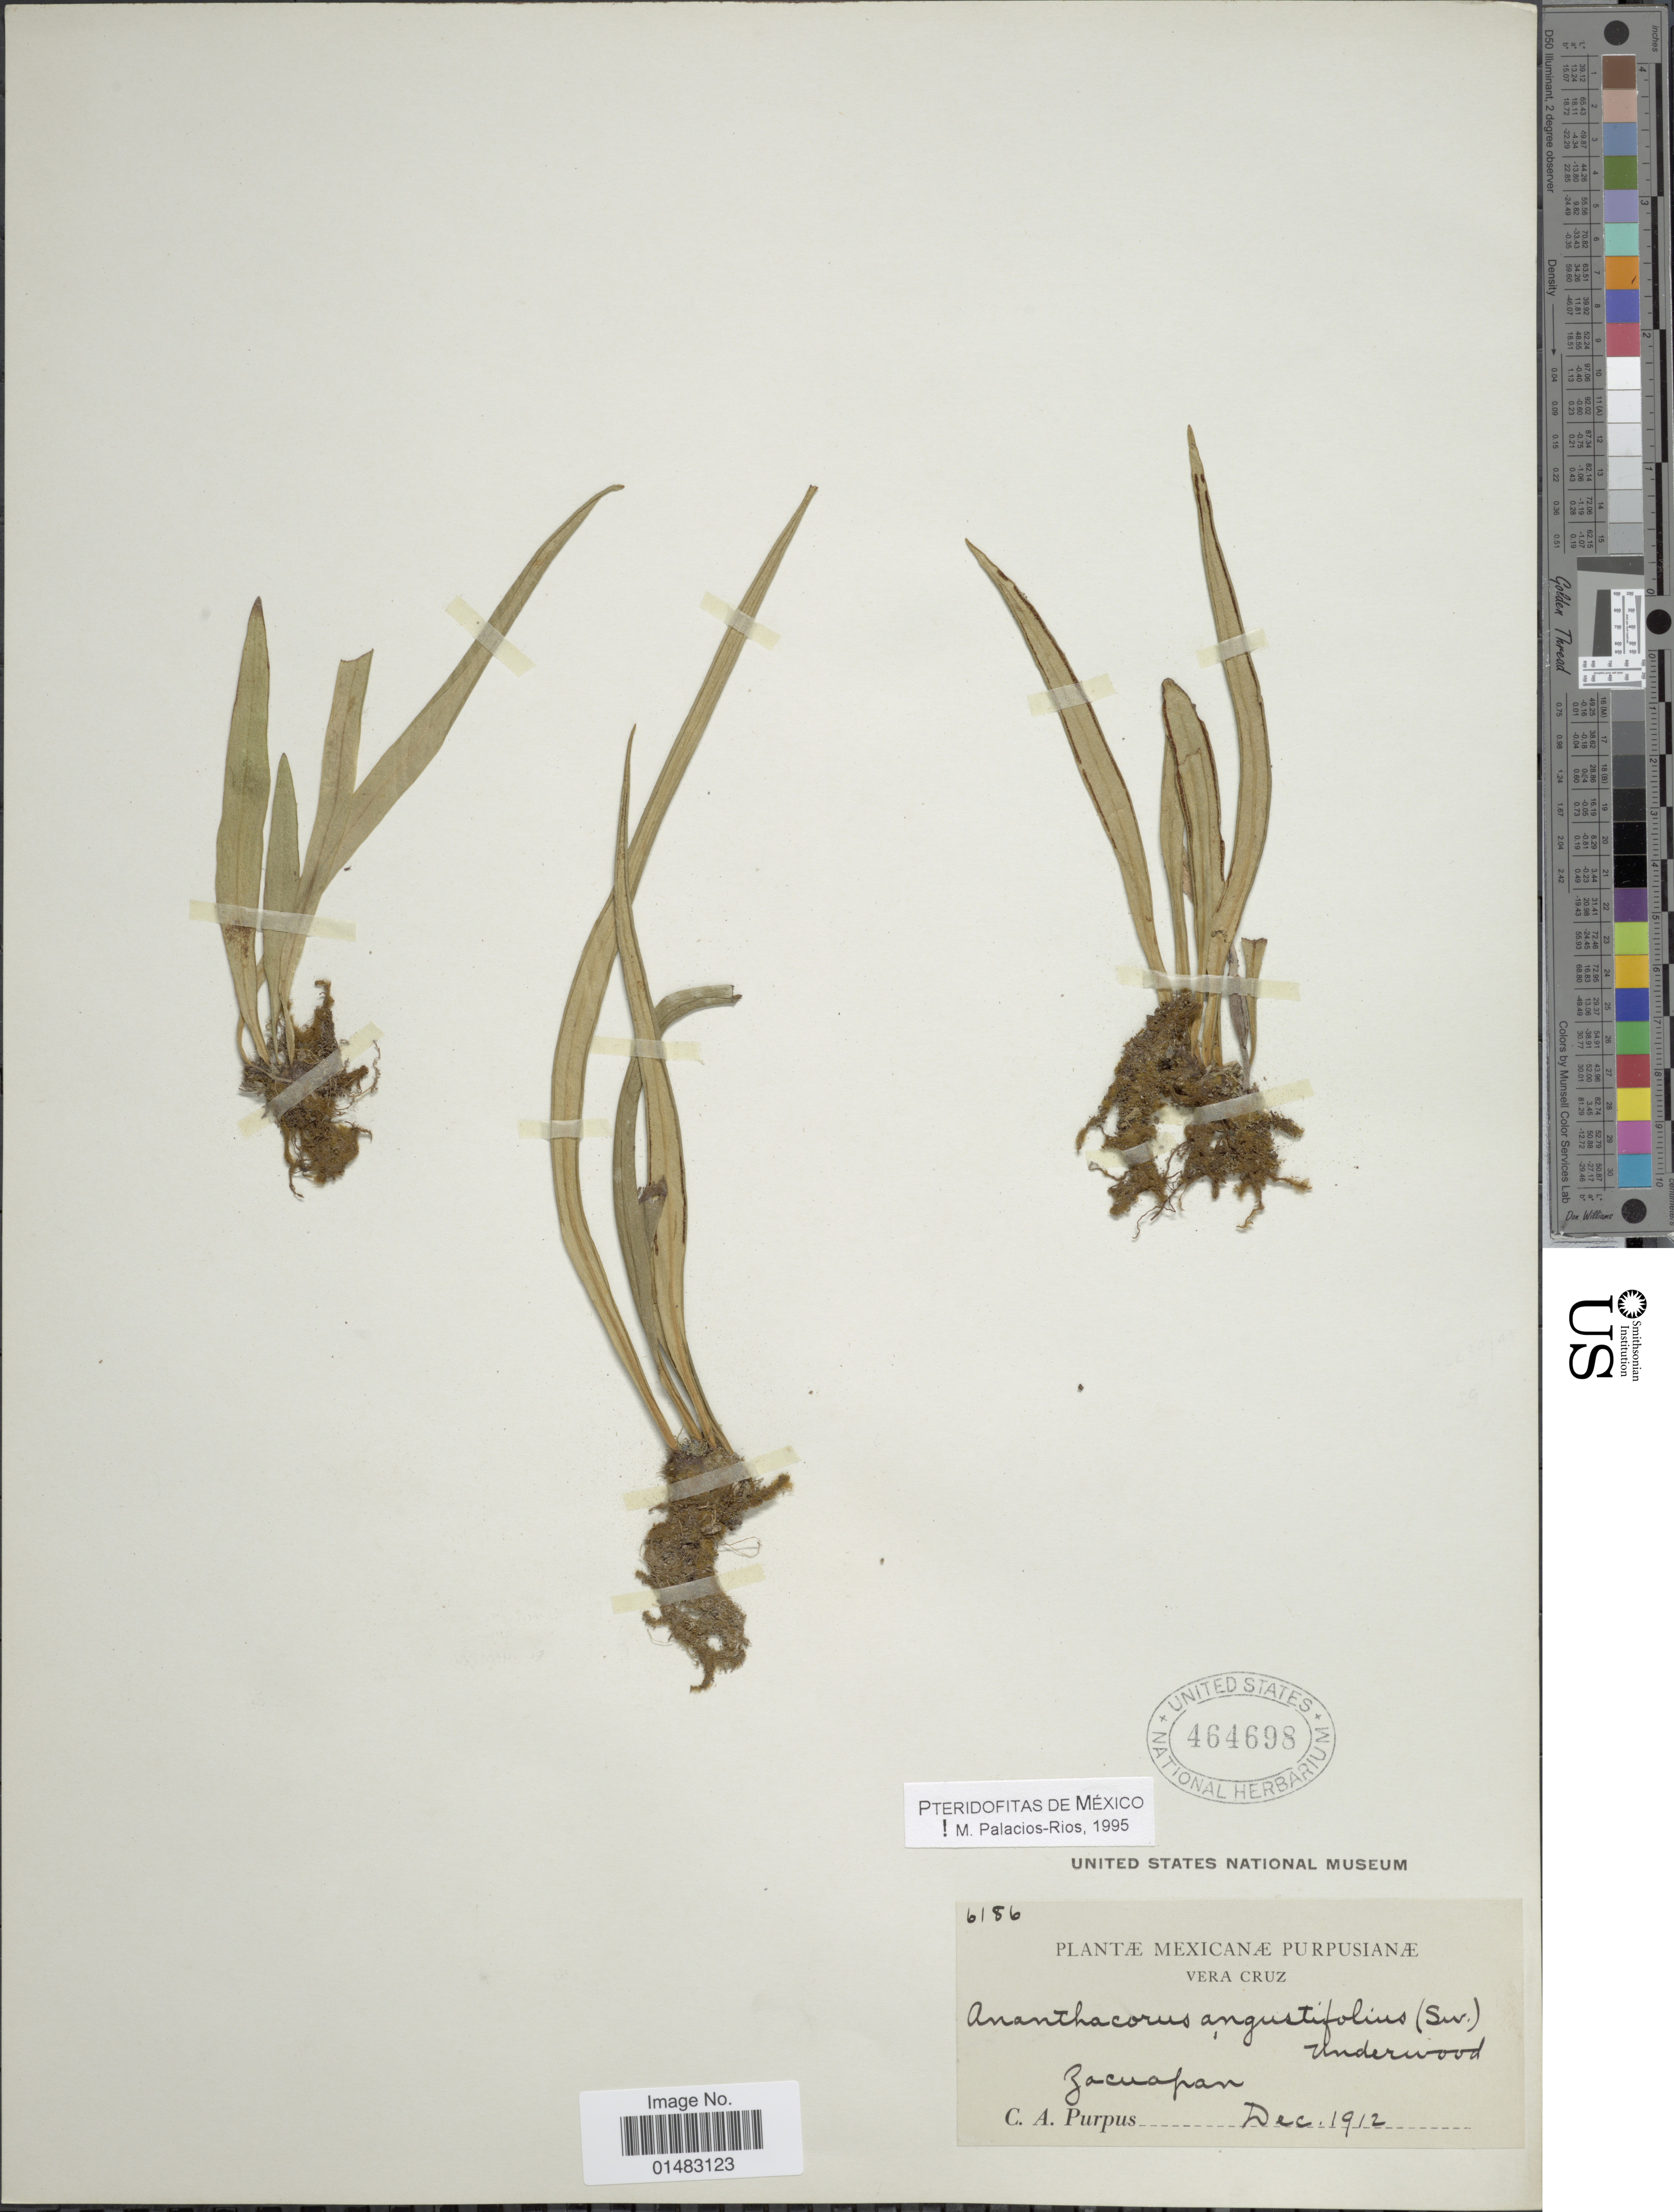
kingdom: Plantae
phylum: Tracheophyta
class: Polypodiopsida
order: Polypodiales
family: Pteridaceae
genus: Ananthacorus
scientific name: Ananthacorus angustifolius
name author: (Sw.) Underw. & Maxon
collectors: C. A. Purpus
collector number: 6186*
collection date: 1912-12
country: Mexico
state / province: Veracruz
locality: Zacuapan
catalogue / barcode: US 464698